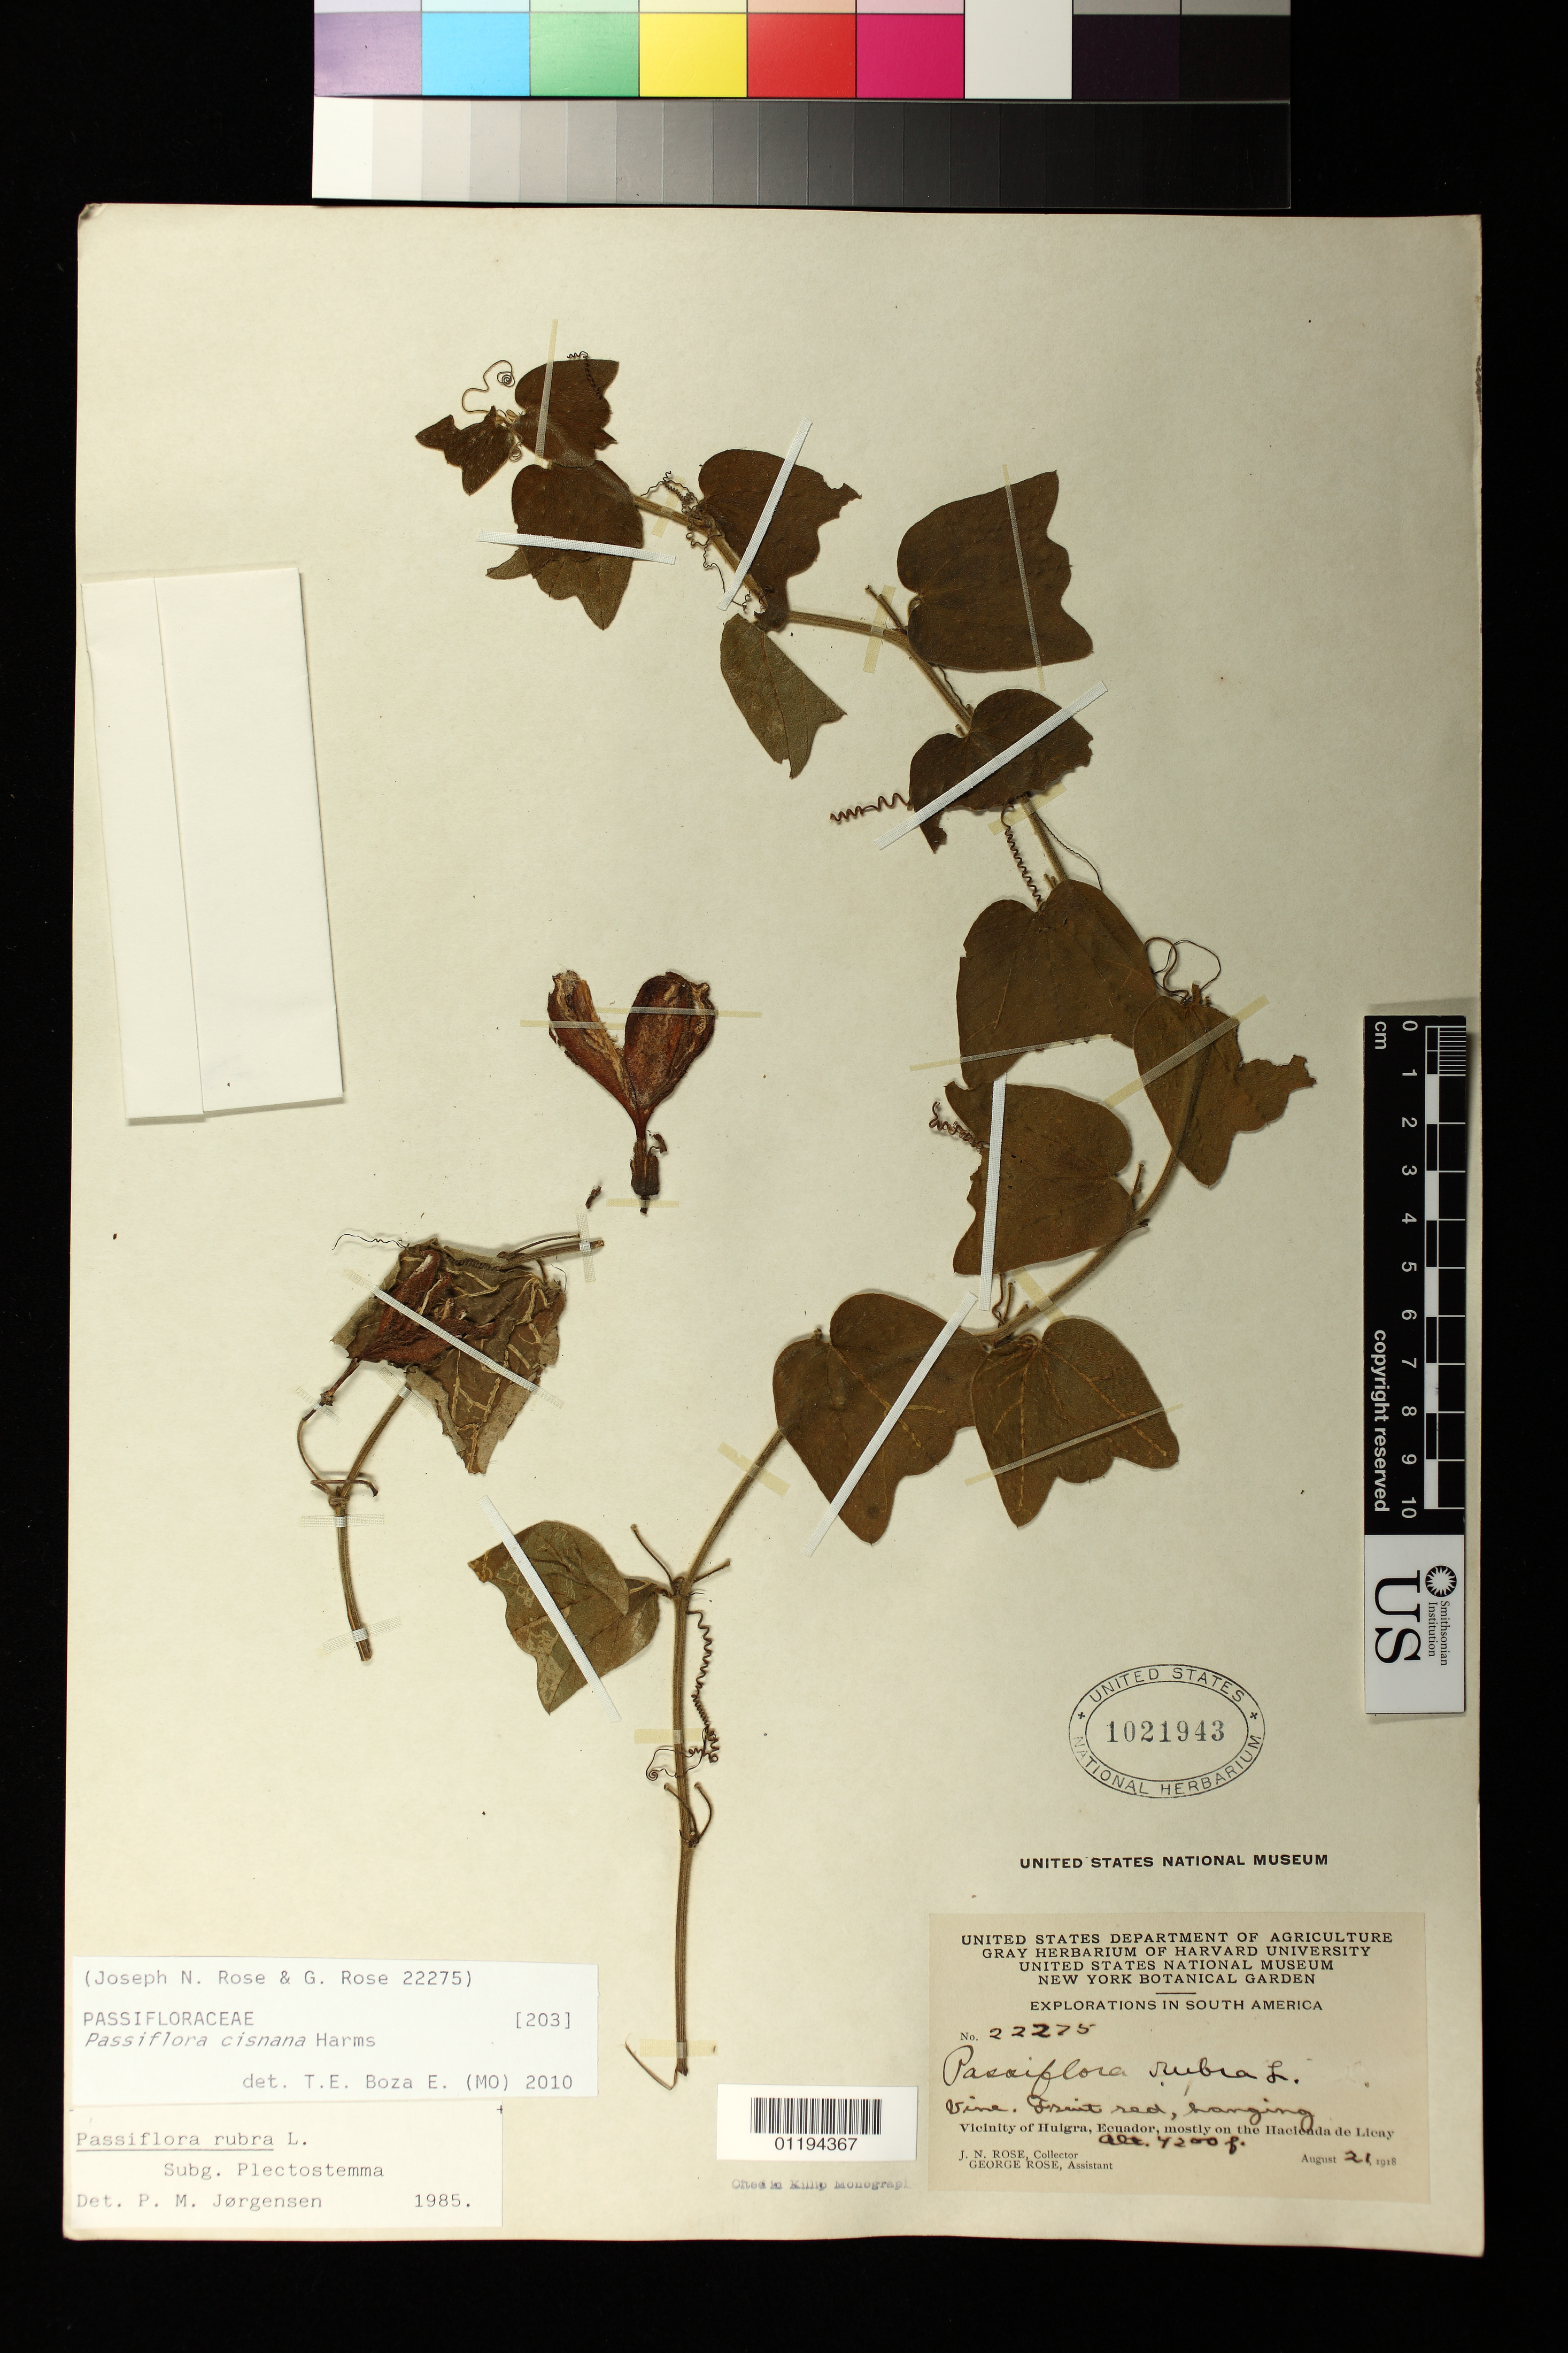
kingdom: Plantae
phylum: Tracheophyta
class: Magnoliopsida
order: Malpighiales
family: Passifloraceae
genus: Passiflora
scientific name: Passiflora cisnana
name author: Harms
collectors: J. N. Rose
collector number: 22275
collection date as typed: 19 Aug 1918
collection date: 1918-08-19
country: Ecuador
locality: Vicinity of Huigra, mostly on the Hacienda de Licay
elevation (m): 1280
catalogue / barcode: US 1021943